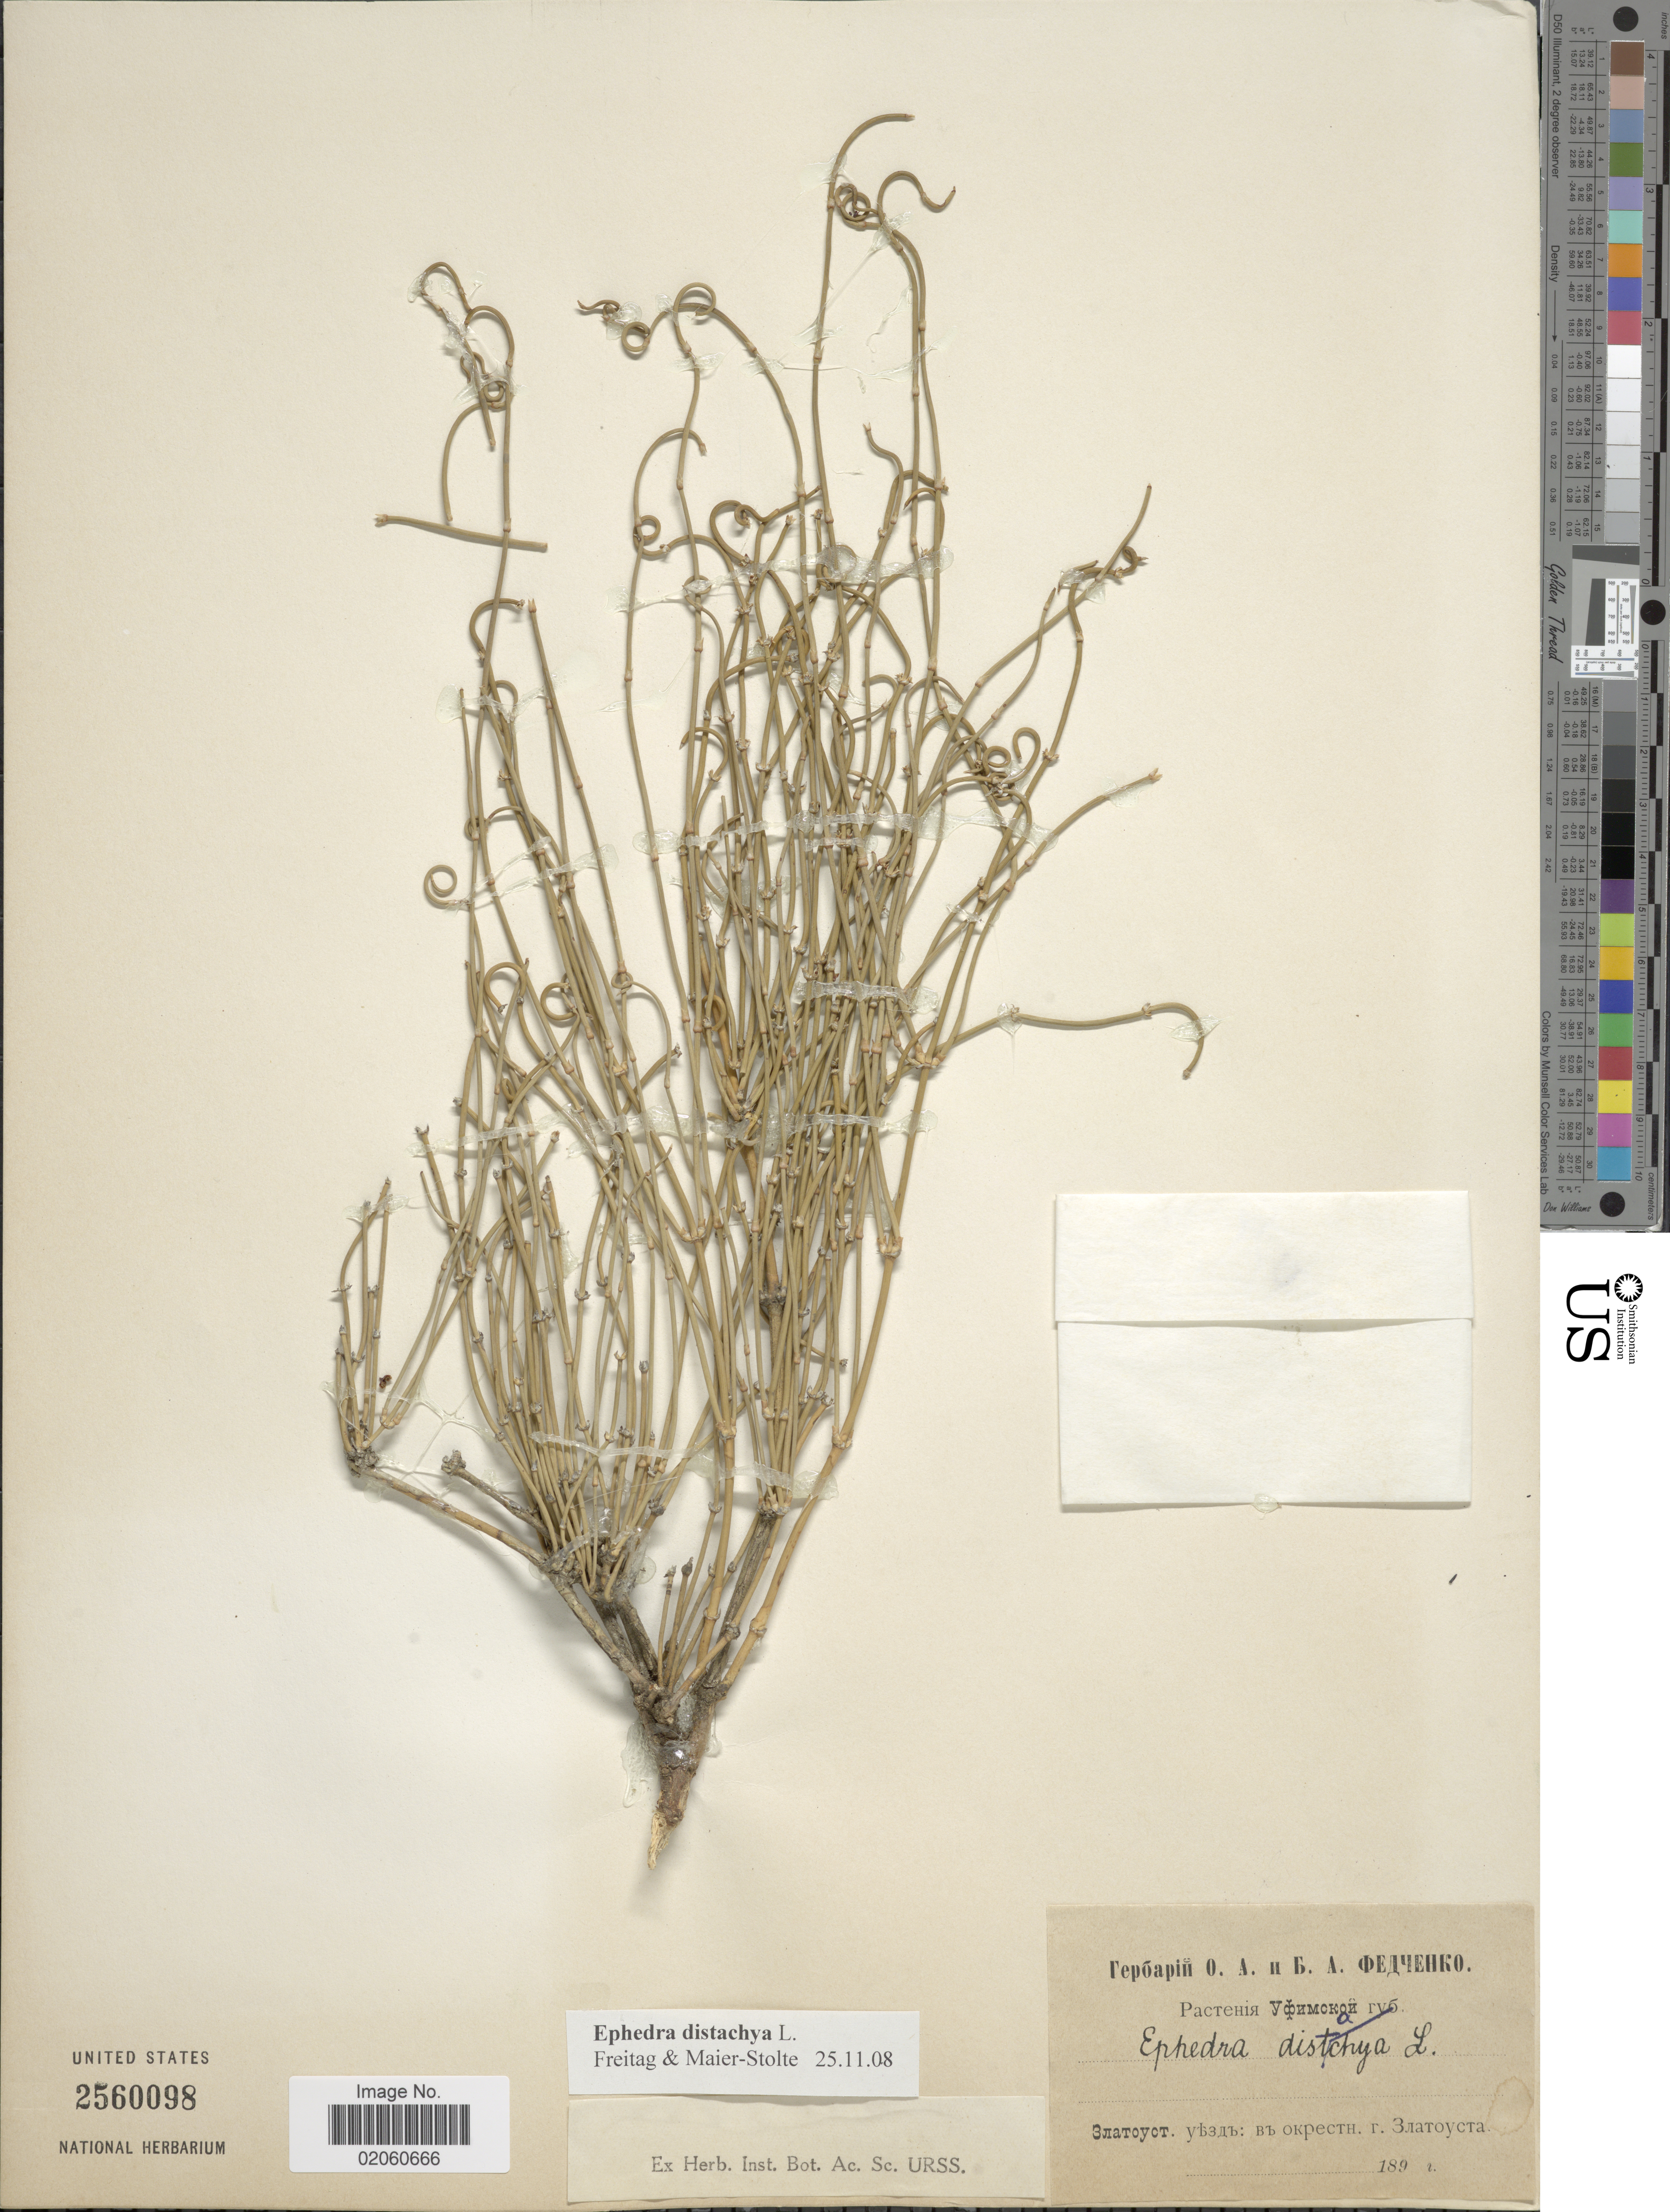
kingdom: Plantae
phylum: Tracheophyta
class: Gnetopsida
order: Ephedrales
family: Ephedraceae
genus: Ephedra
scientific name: Ephedra distachya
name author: L.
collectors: ex herb. Fedchenko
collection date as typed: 189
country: Russian Federation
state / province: Chelyabinsk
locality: Vicinity of Zlatoust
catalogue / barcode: US 2560098